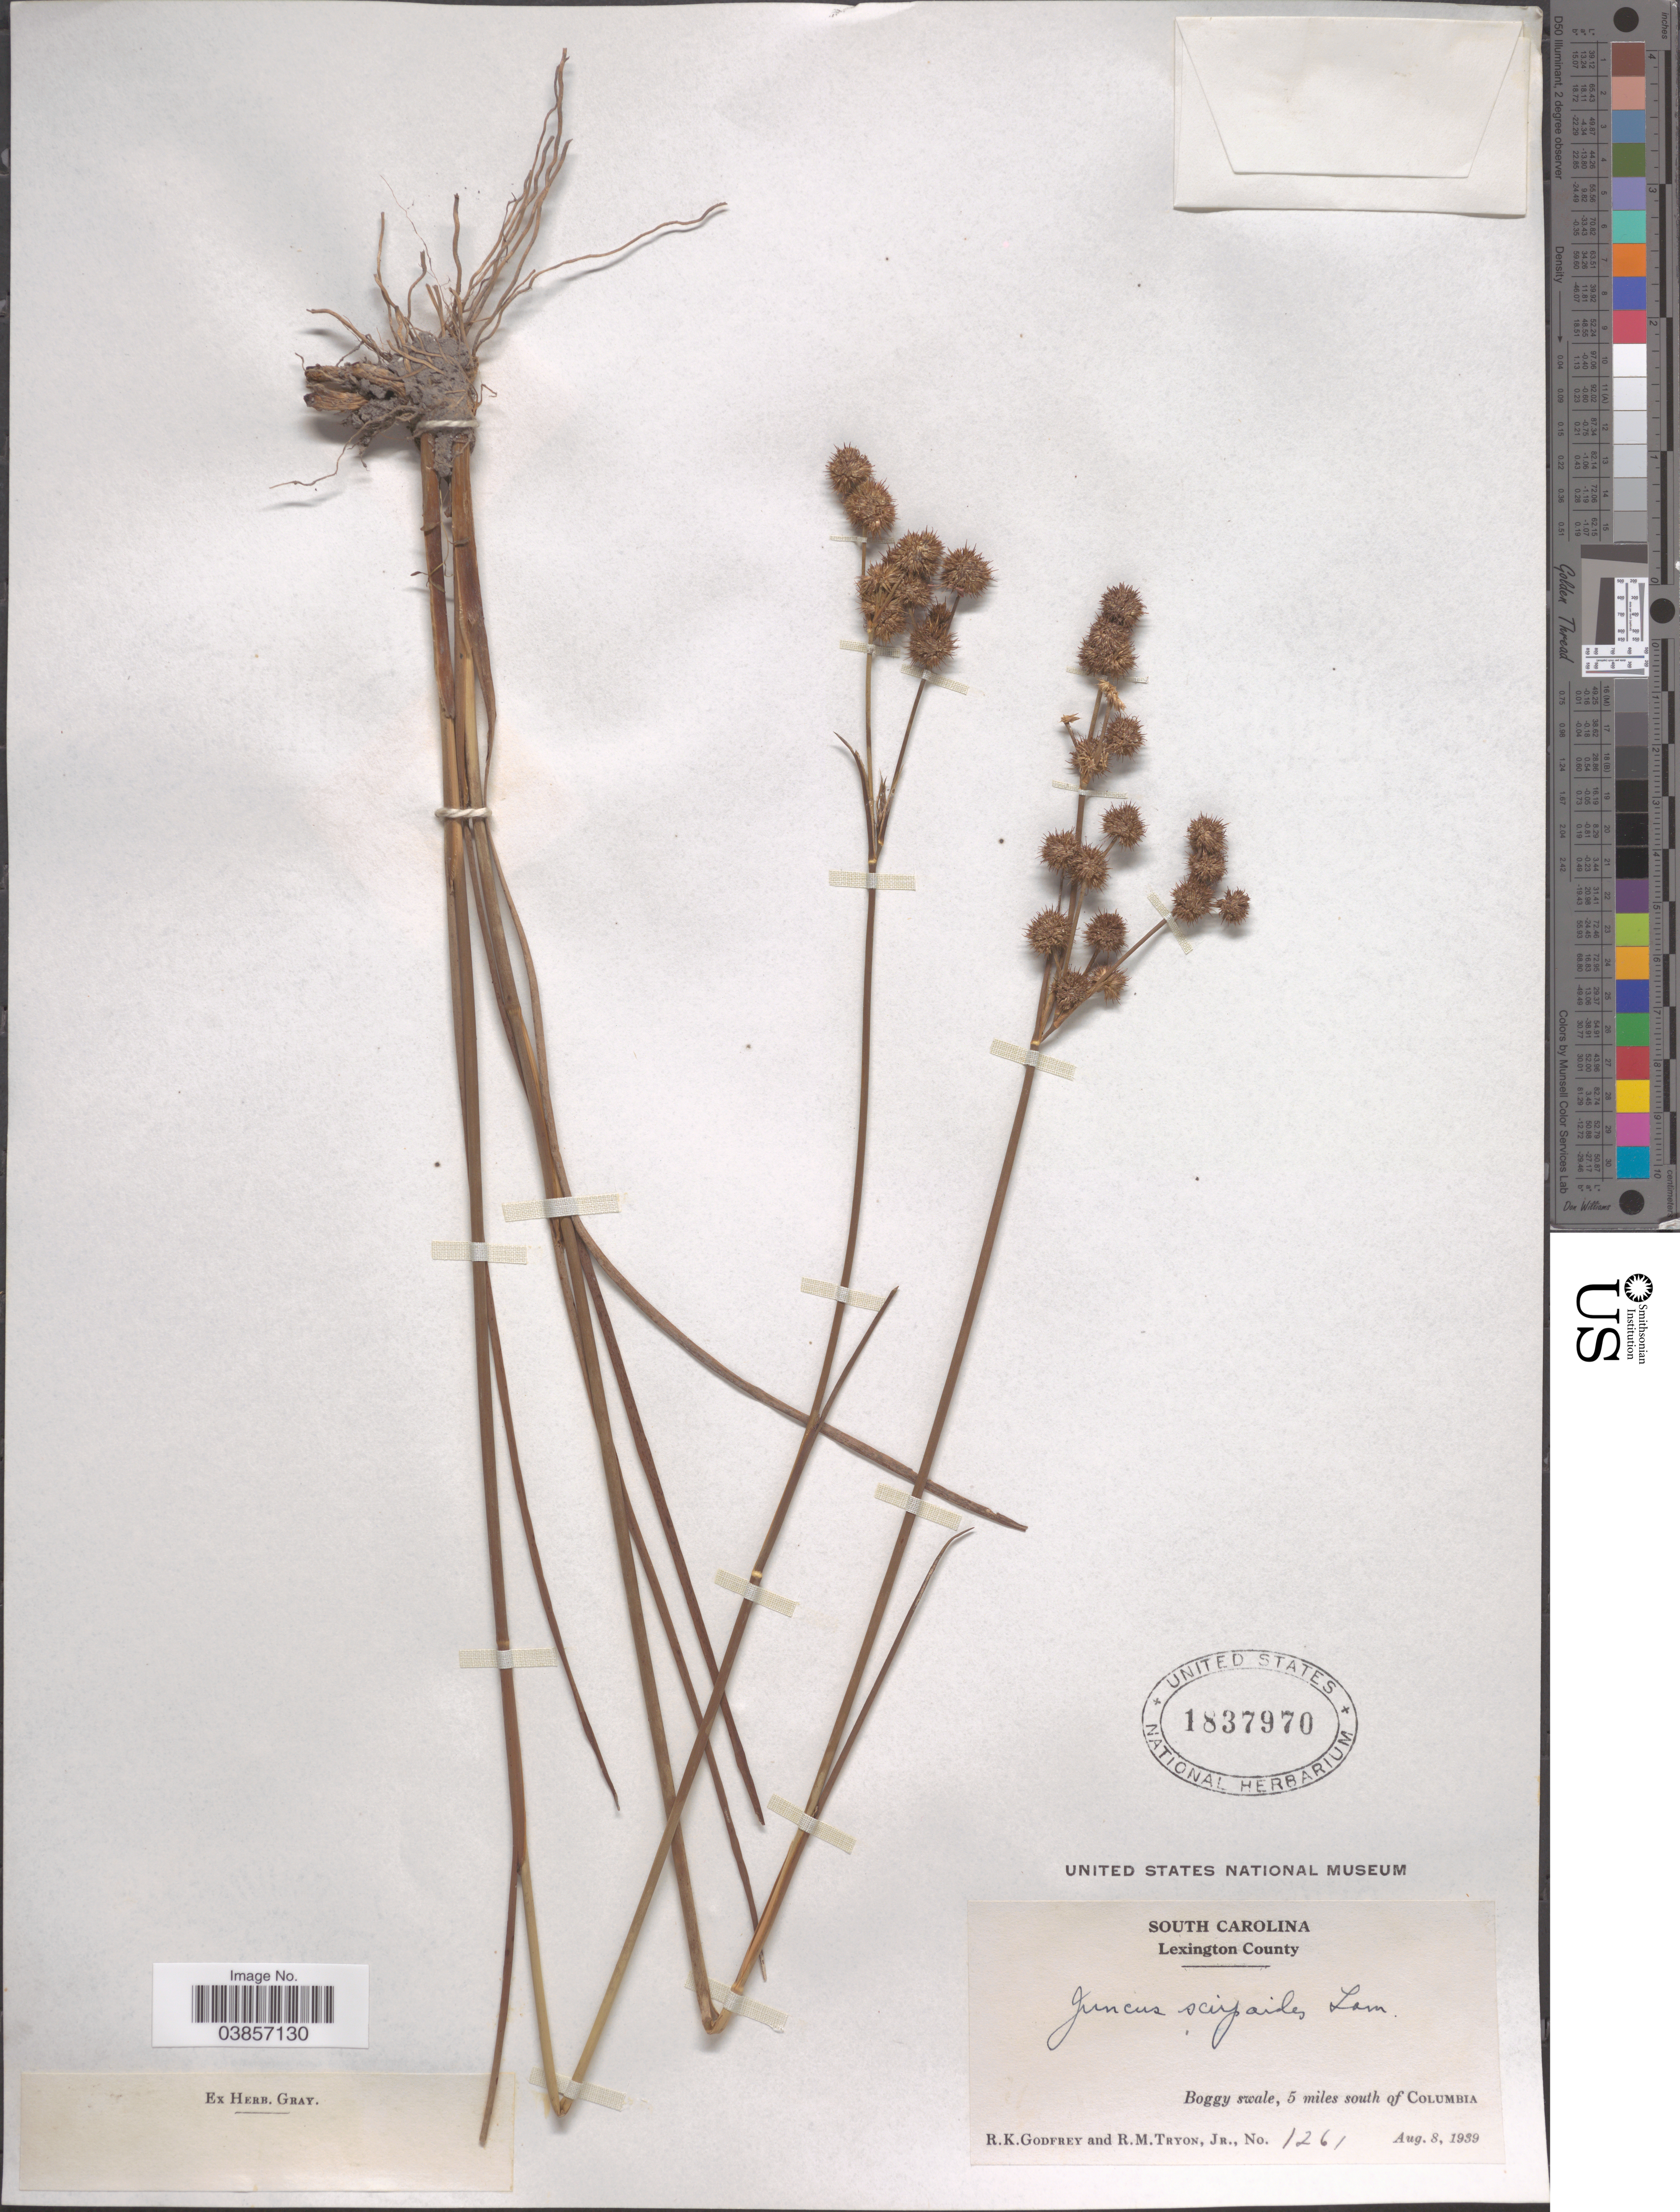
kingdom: Plantae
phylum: Tracheophyta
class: Liliopsida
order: Poales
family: Juncaceae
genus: Juncus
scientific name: Juncus scirpoides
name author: Lam.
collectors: R. K. Godfrey & R. Tryon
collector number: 1261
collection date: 1939-08-08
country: United States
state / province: South Carolina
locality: Lexington County. 5 miles south of Columbia.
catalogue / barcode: US 1837970